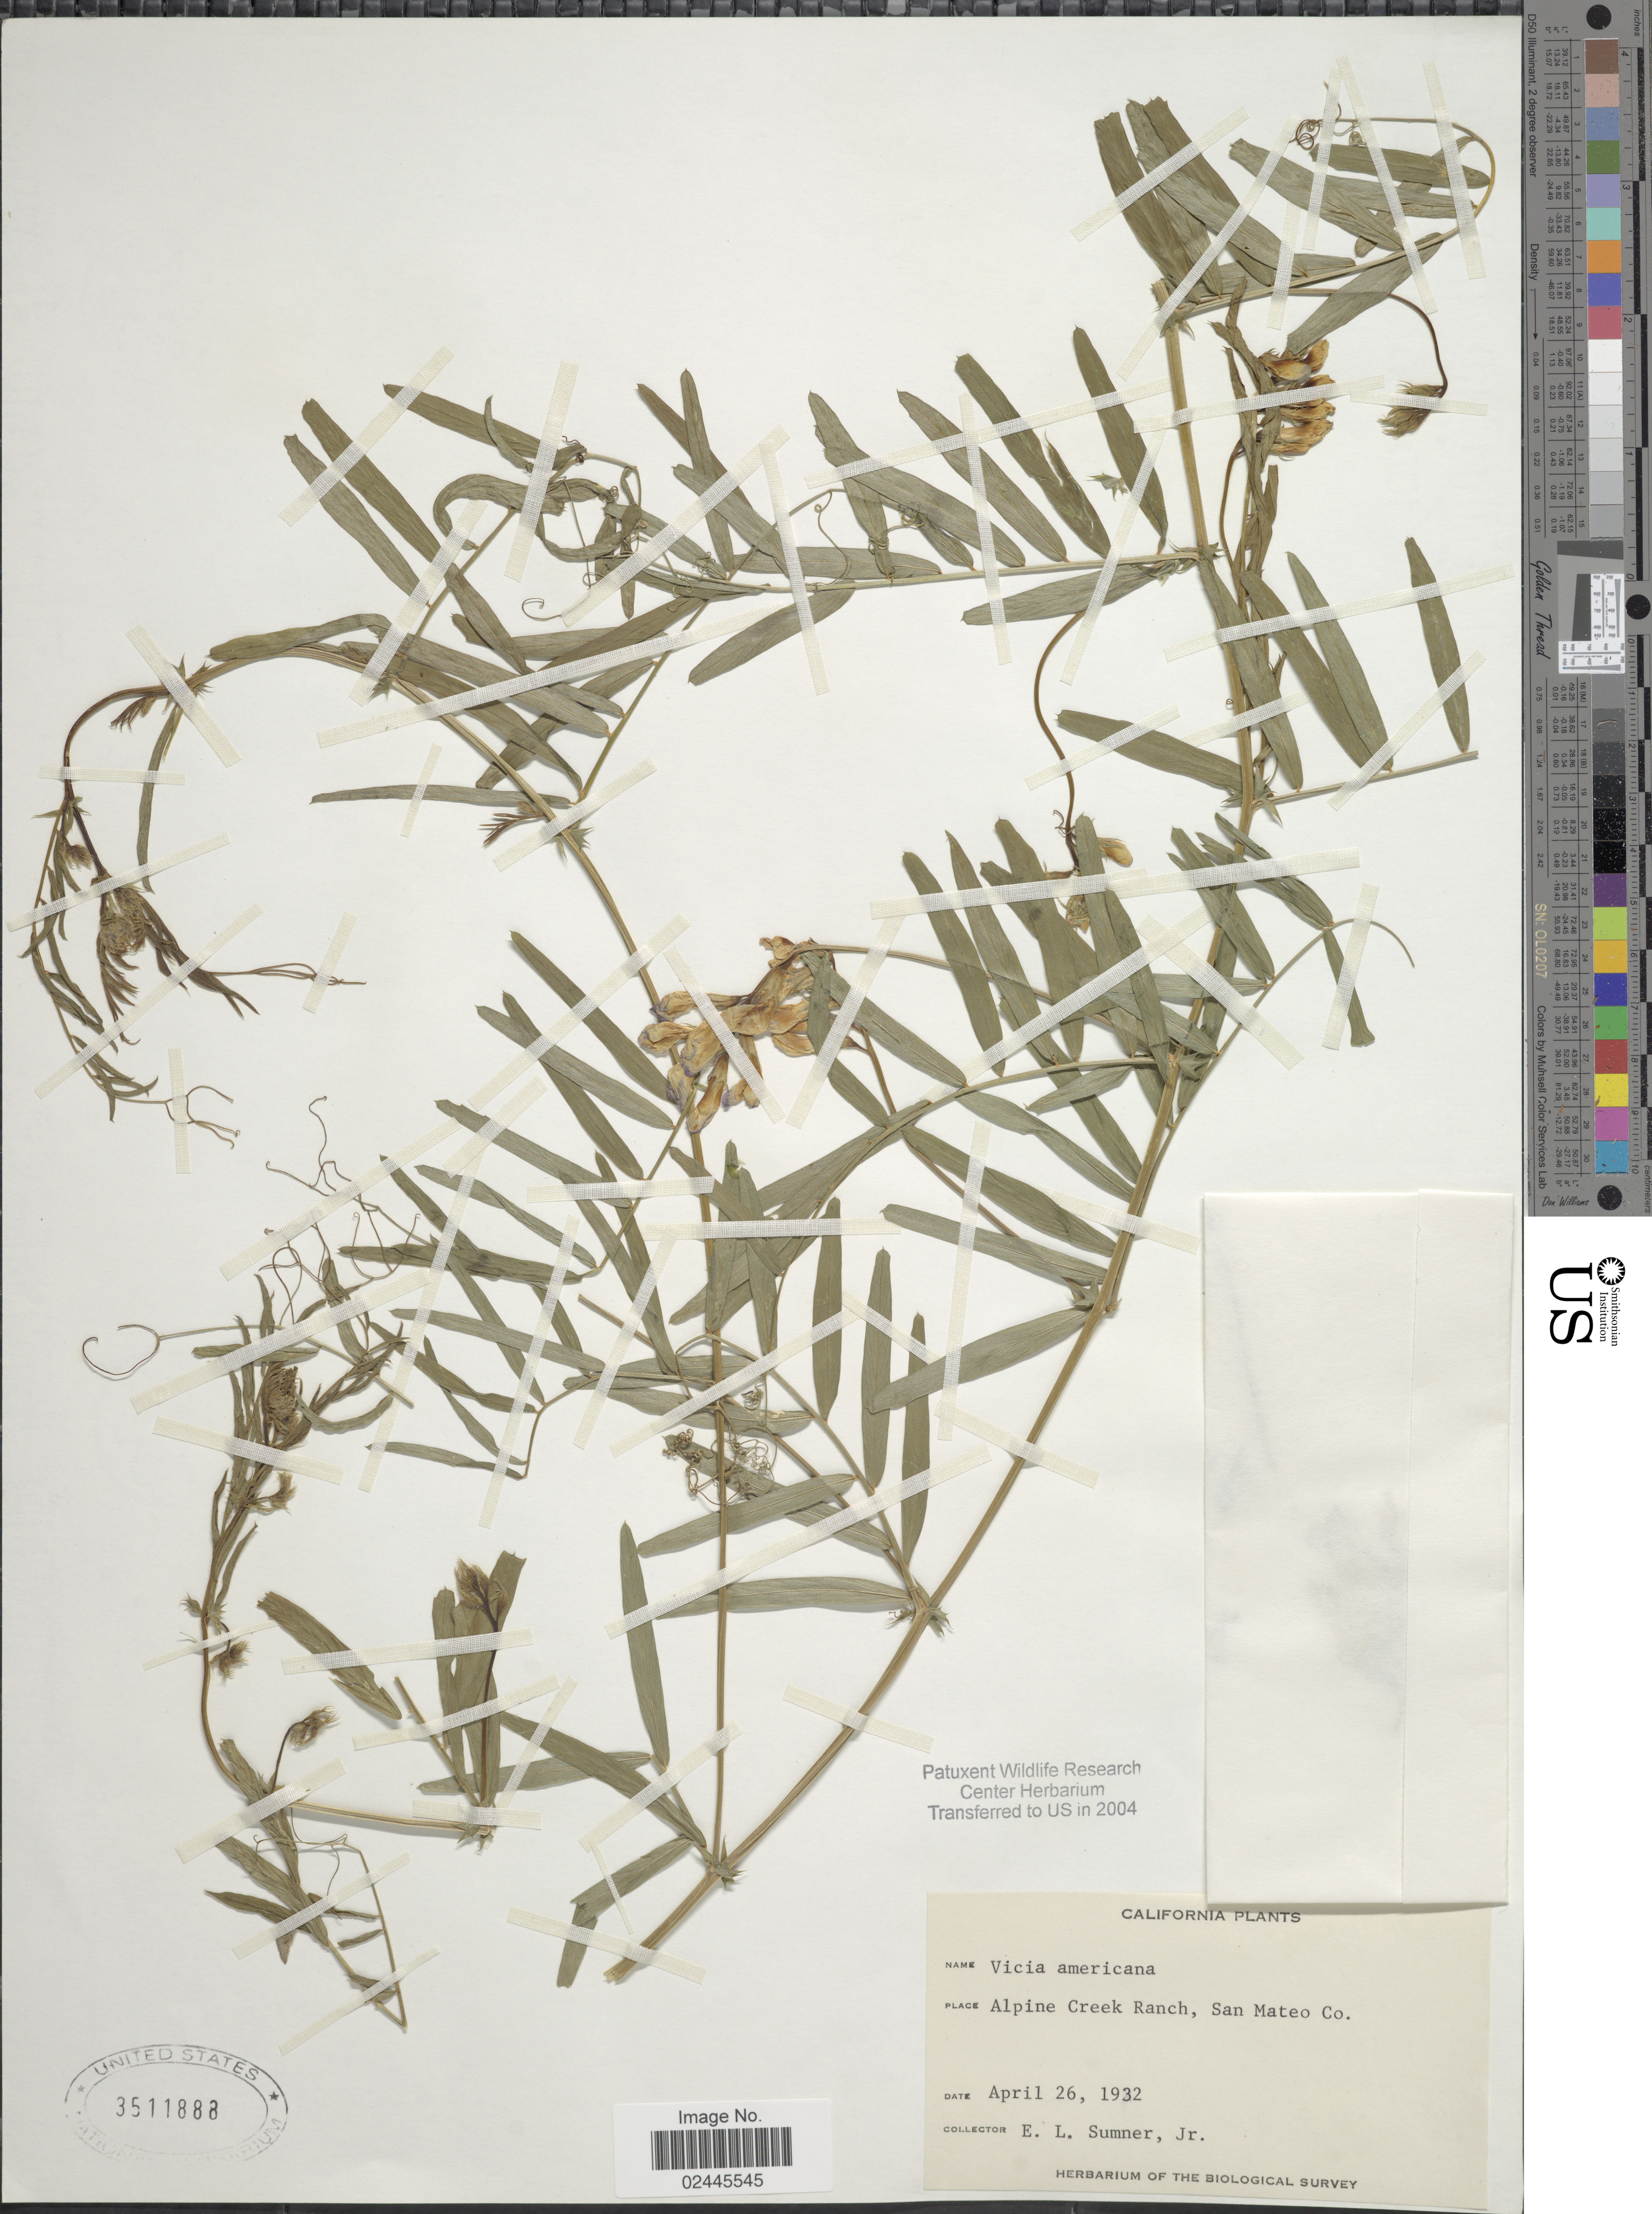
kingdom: Plantae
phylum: Tracheophyta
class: Magnoliopsida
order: Fabales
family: Fabaceae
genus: Vicia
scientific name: Vicia americana var. americana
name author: Muhl. ex Willd.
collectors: E. Sumner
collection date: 1932-04-26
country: United States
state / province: California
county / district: San Mateo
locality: Alpine Creek Ranch, San Mateo Co.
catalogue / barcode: US 3511888